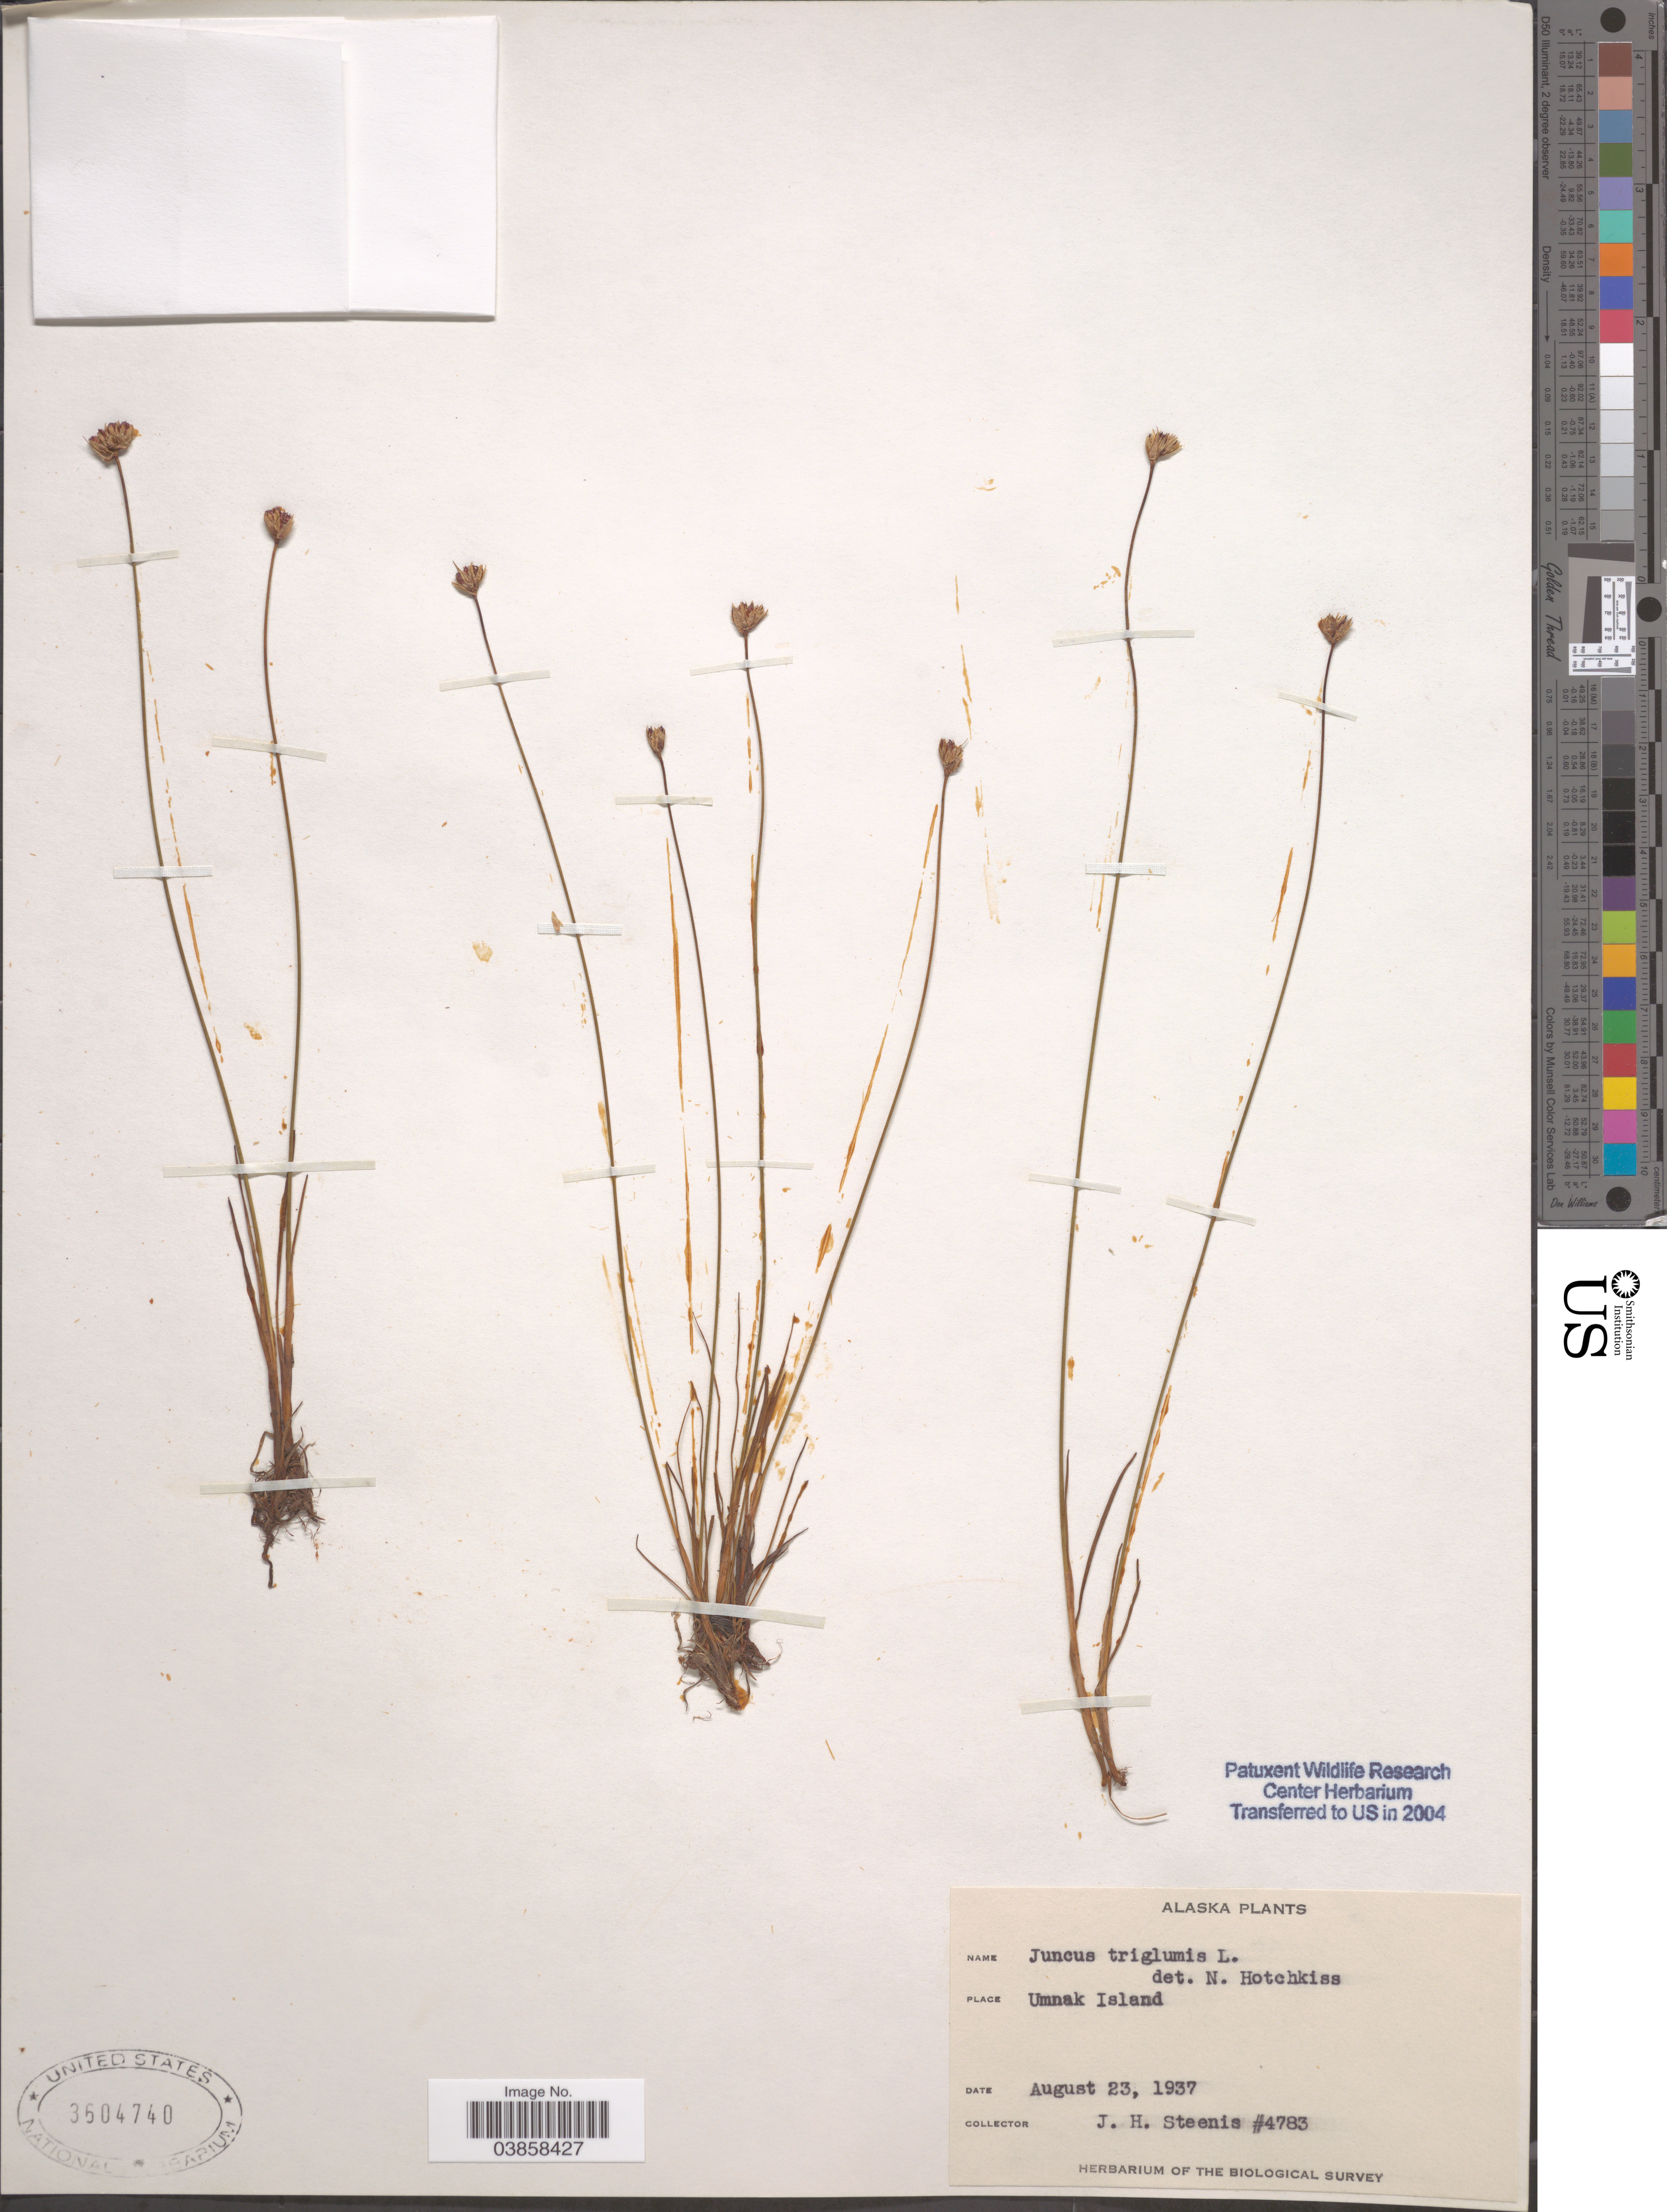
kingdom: Plantae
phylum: Tracheophyta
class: Liliopsida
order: Poales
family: Juncaceae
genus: Juncus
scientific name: Juncus triglumis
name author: L.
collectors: J. H. Steenis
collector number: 4783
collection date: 1937-08-23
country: United States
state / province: Alaska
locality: Umnak Island.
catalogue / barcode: US 3604740